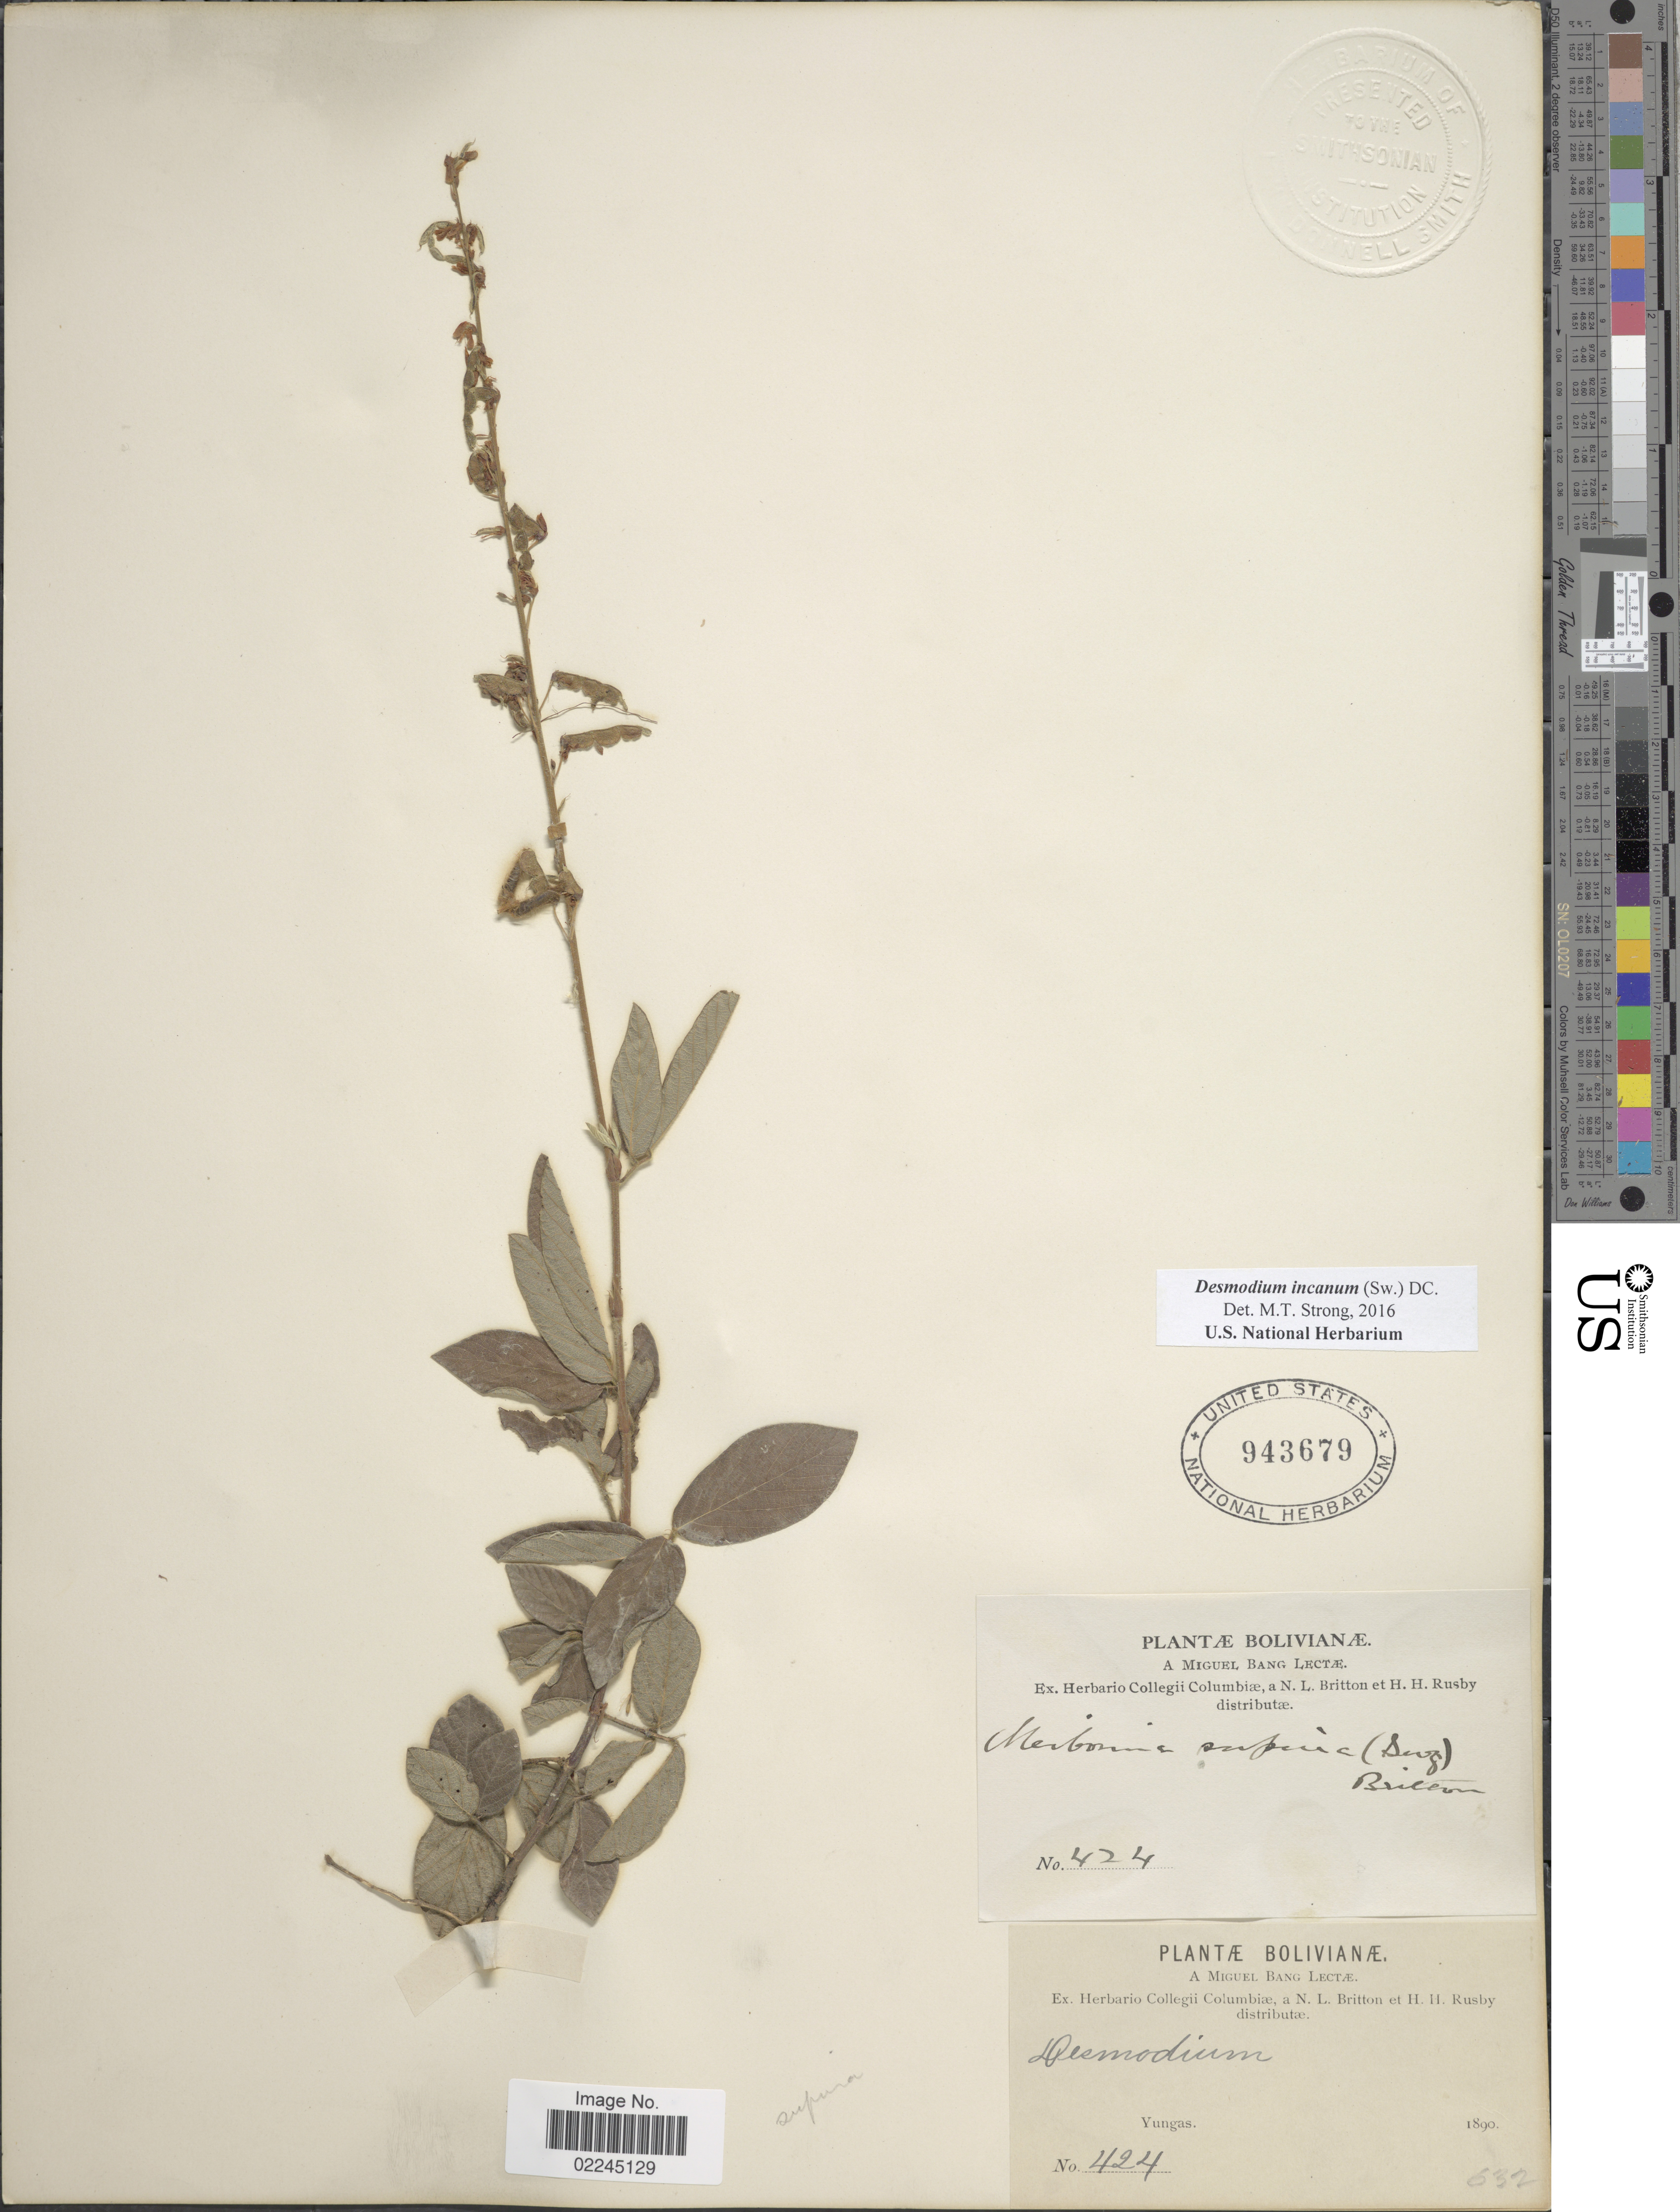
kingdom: Plantae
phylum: Tracheophyta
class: Magnoliopsida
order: Fabales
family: Fabaceae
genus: Desmodium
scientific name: Desmodium incanum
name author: (Sw.) DC.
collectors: M. Bang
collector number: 424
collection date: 1890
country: Bolivia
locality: Yungas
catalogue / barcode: US 943679